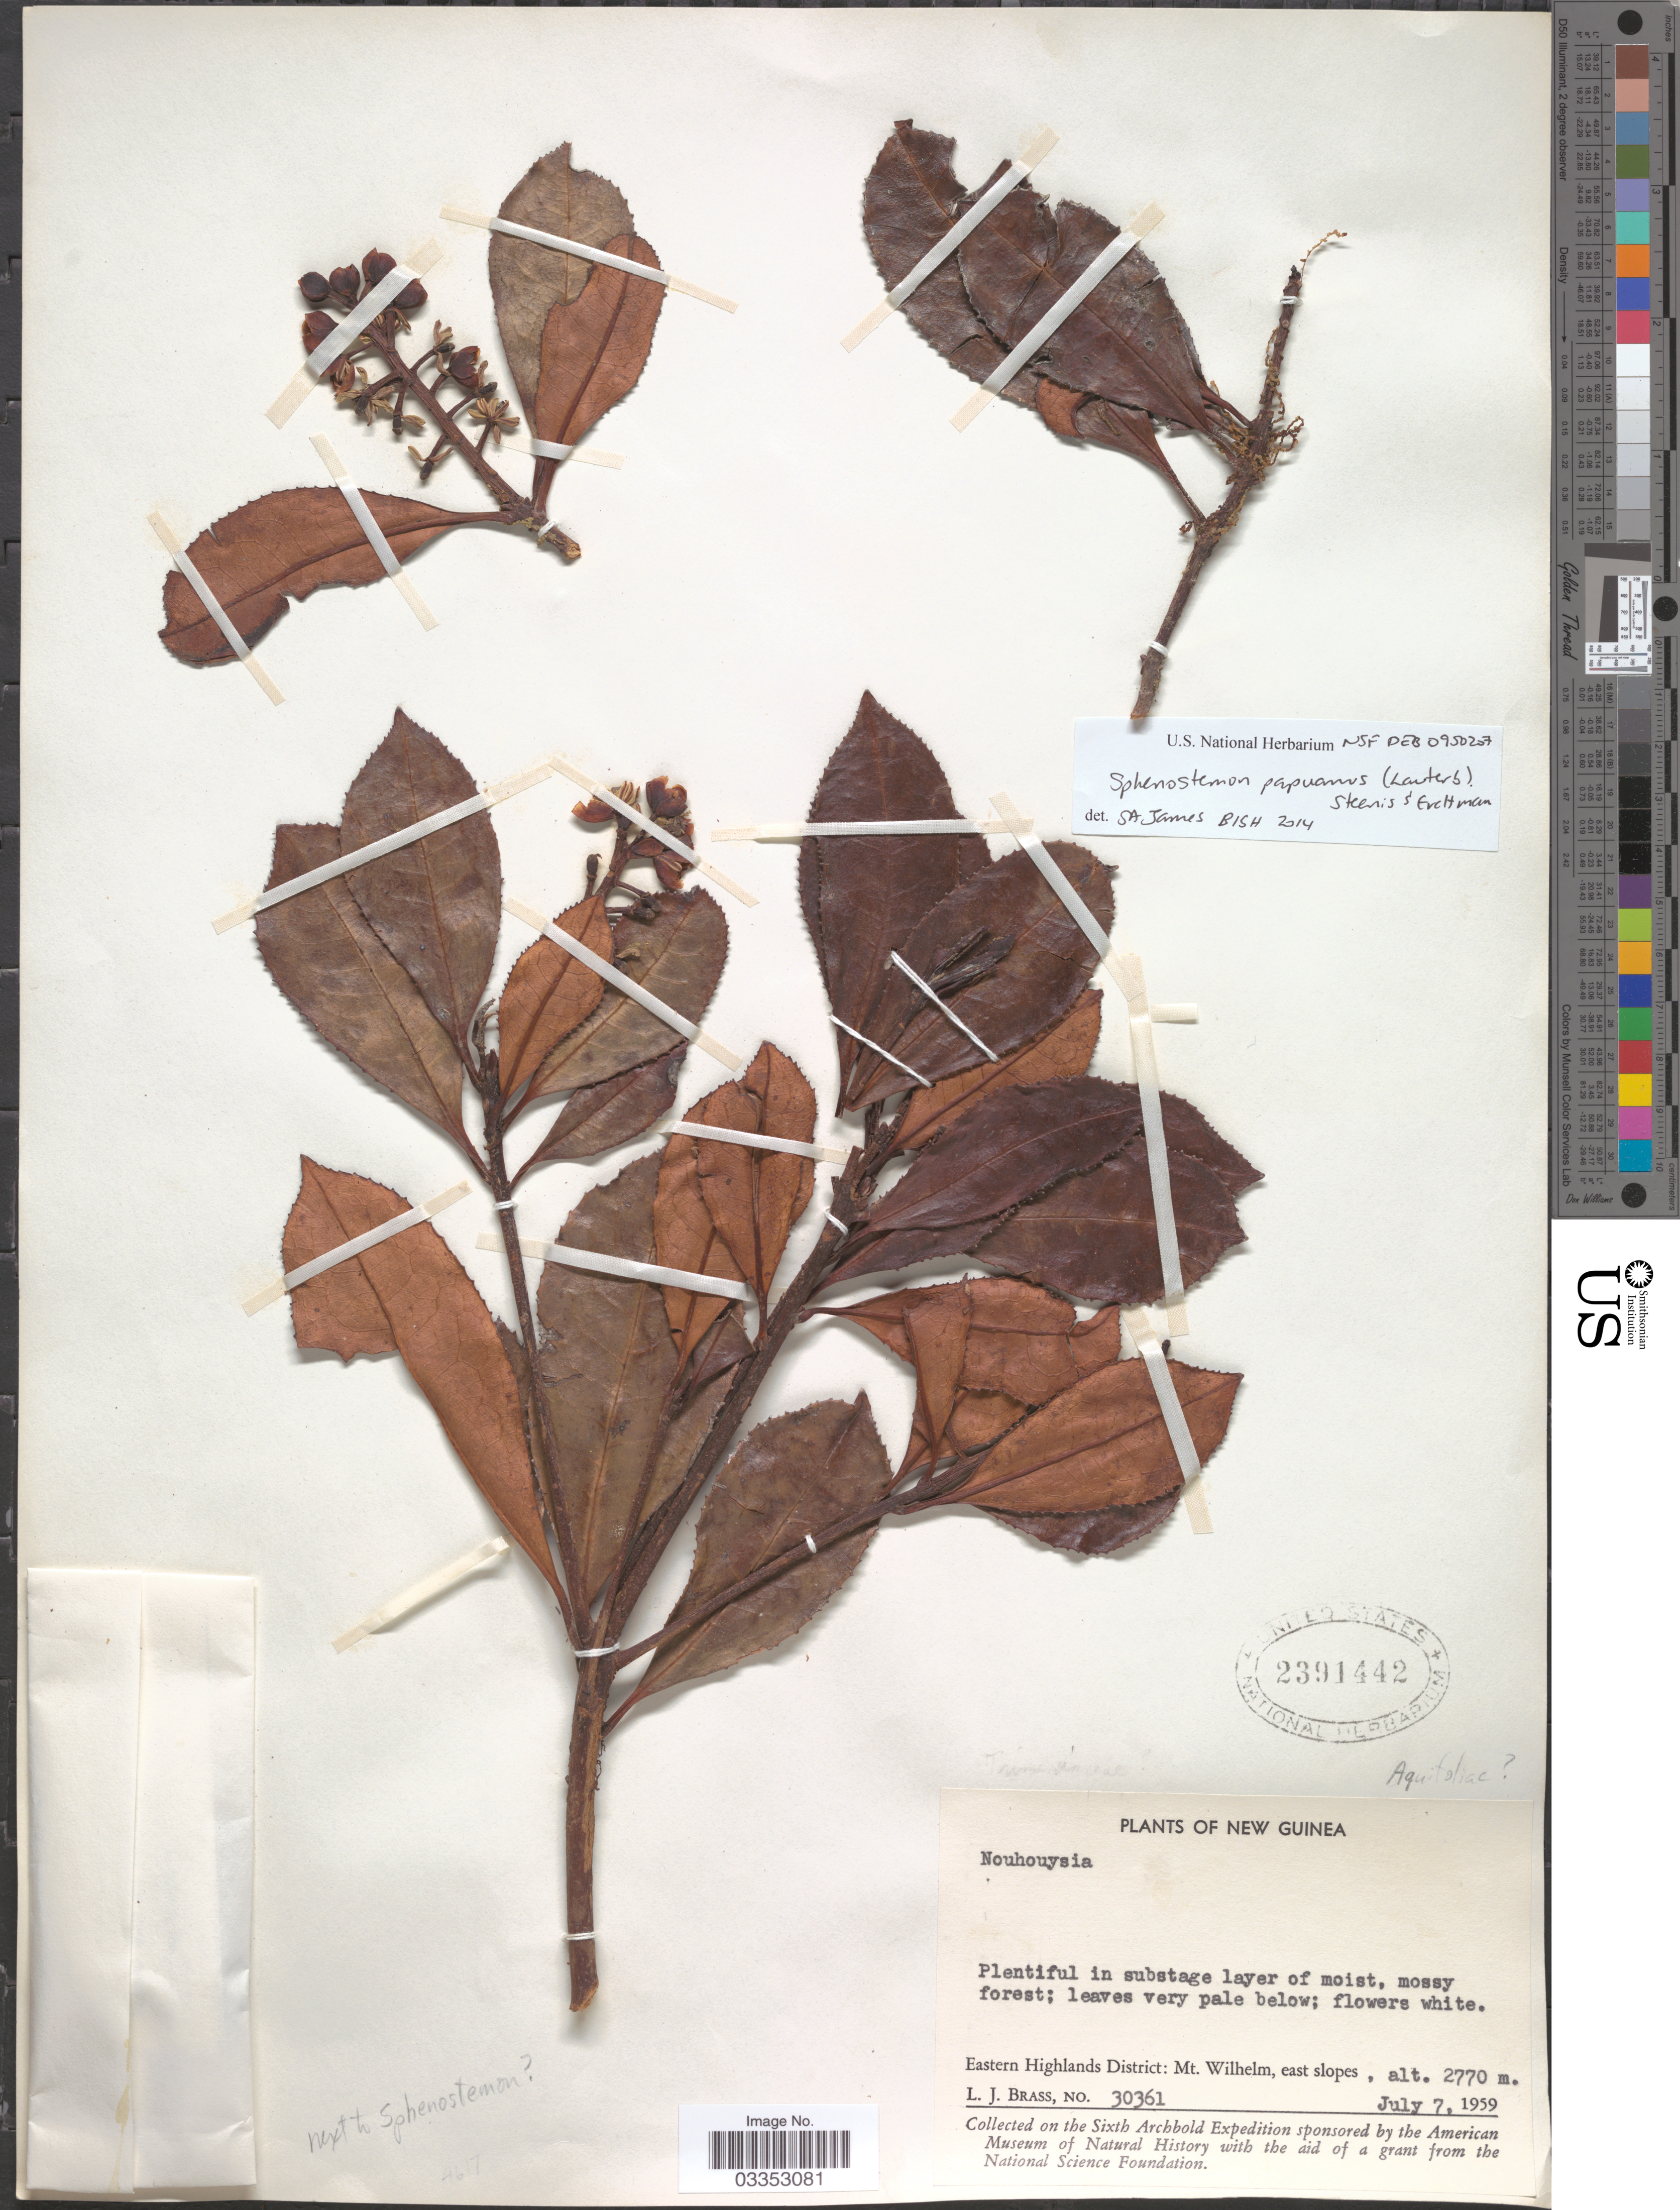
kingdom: Plantae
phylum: Tracheophyta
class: Magnoliopsida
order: Paracryphiales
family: Paracryphiaceae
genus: Sphenostemon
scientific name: Sphenostemon papuanus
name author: (Lauterb.) Steenis & Erdtm.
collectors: L. J. Brass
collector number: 3036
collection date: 1959-07-07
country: Papua New Guinea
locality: New Guinea. Eastern Highlands District: Mt. Wilhelm, east slopes.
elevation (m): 2770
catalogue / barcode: US 2391442